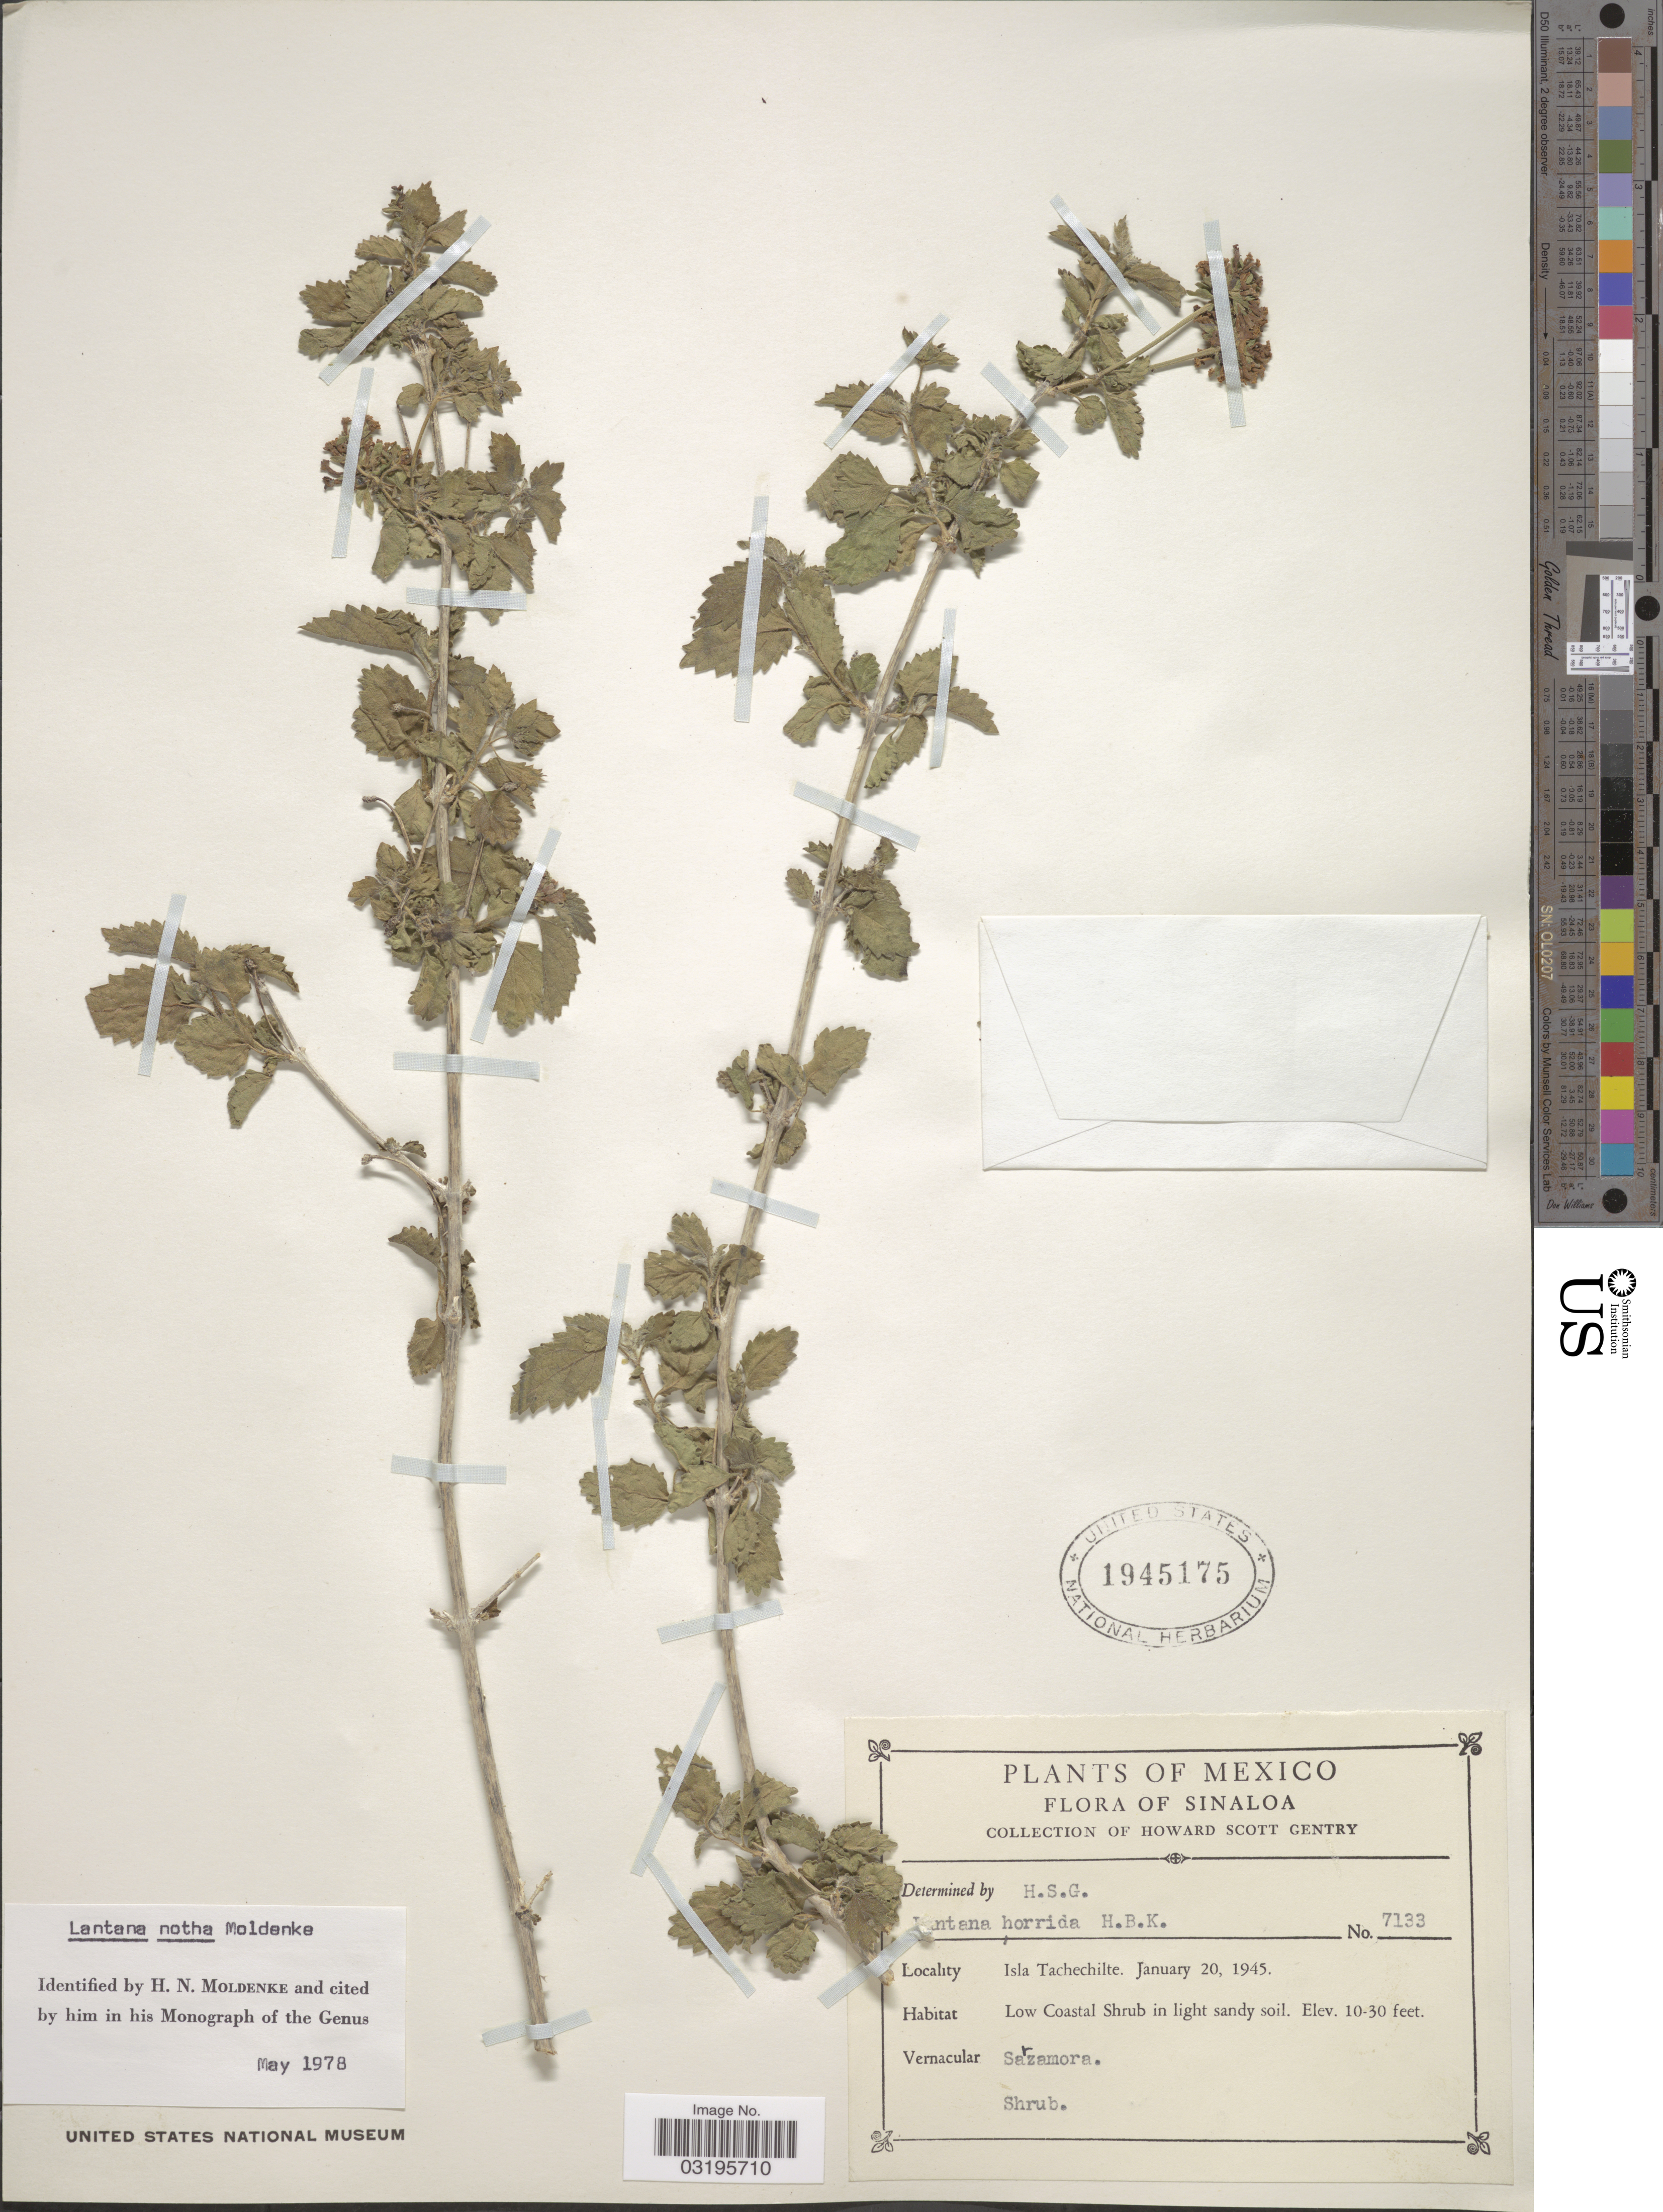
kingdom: Plantae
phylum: Tracheophyta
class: Magnoliopsida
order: Lamiales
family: Verbenaceae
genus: Lantana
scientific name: Lantana notha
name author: Moldenke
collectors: H. S. Gentry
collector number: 7133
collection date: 1945-01-20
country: Mexico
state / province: Sinaloa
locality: Isla Tachechilte.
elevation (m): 3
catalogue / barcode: US 1945175